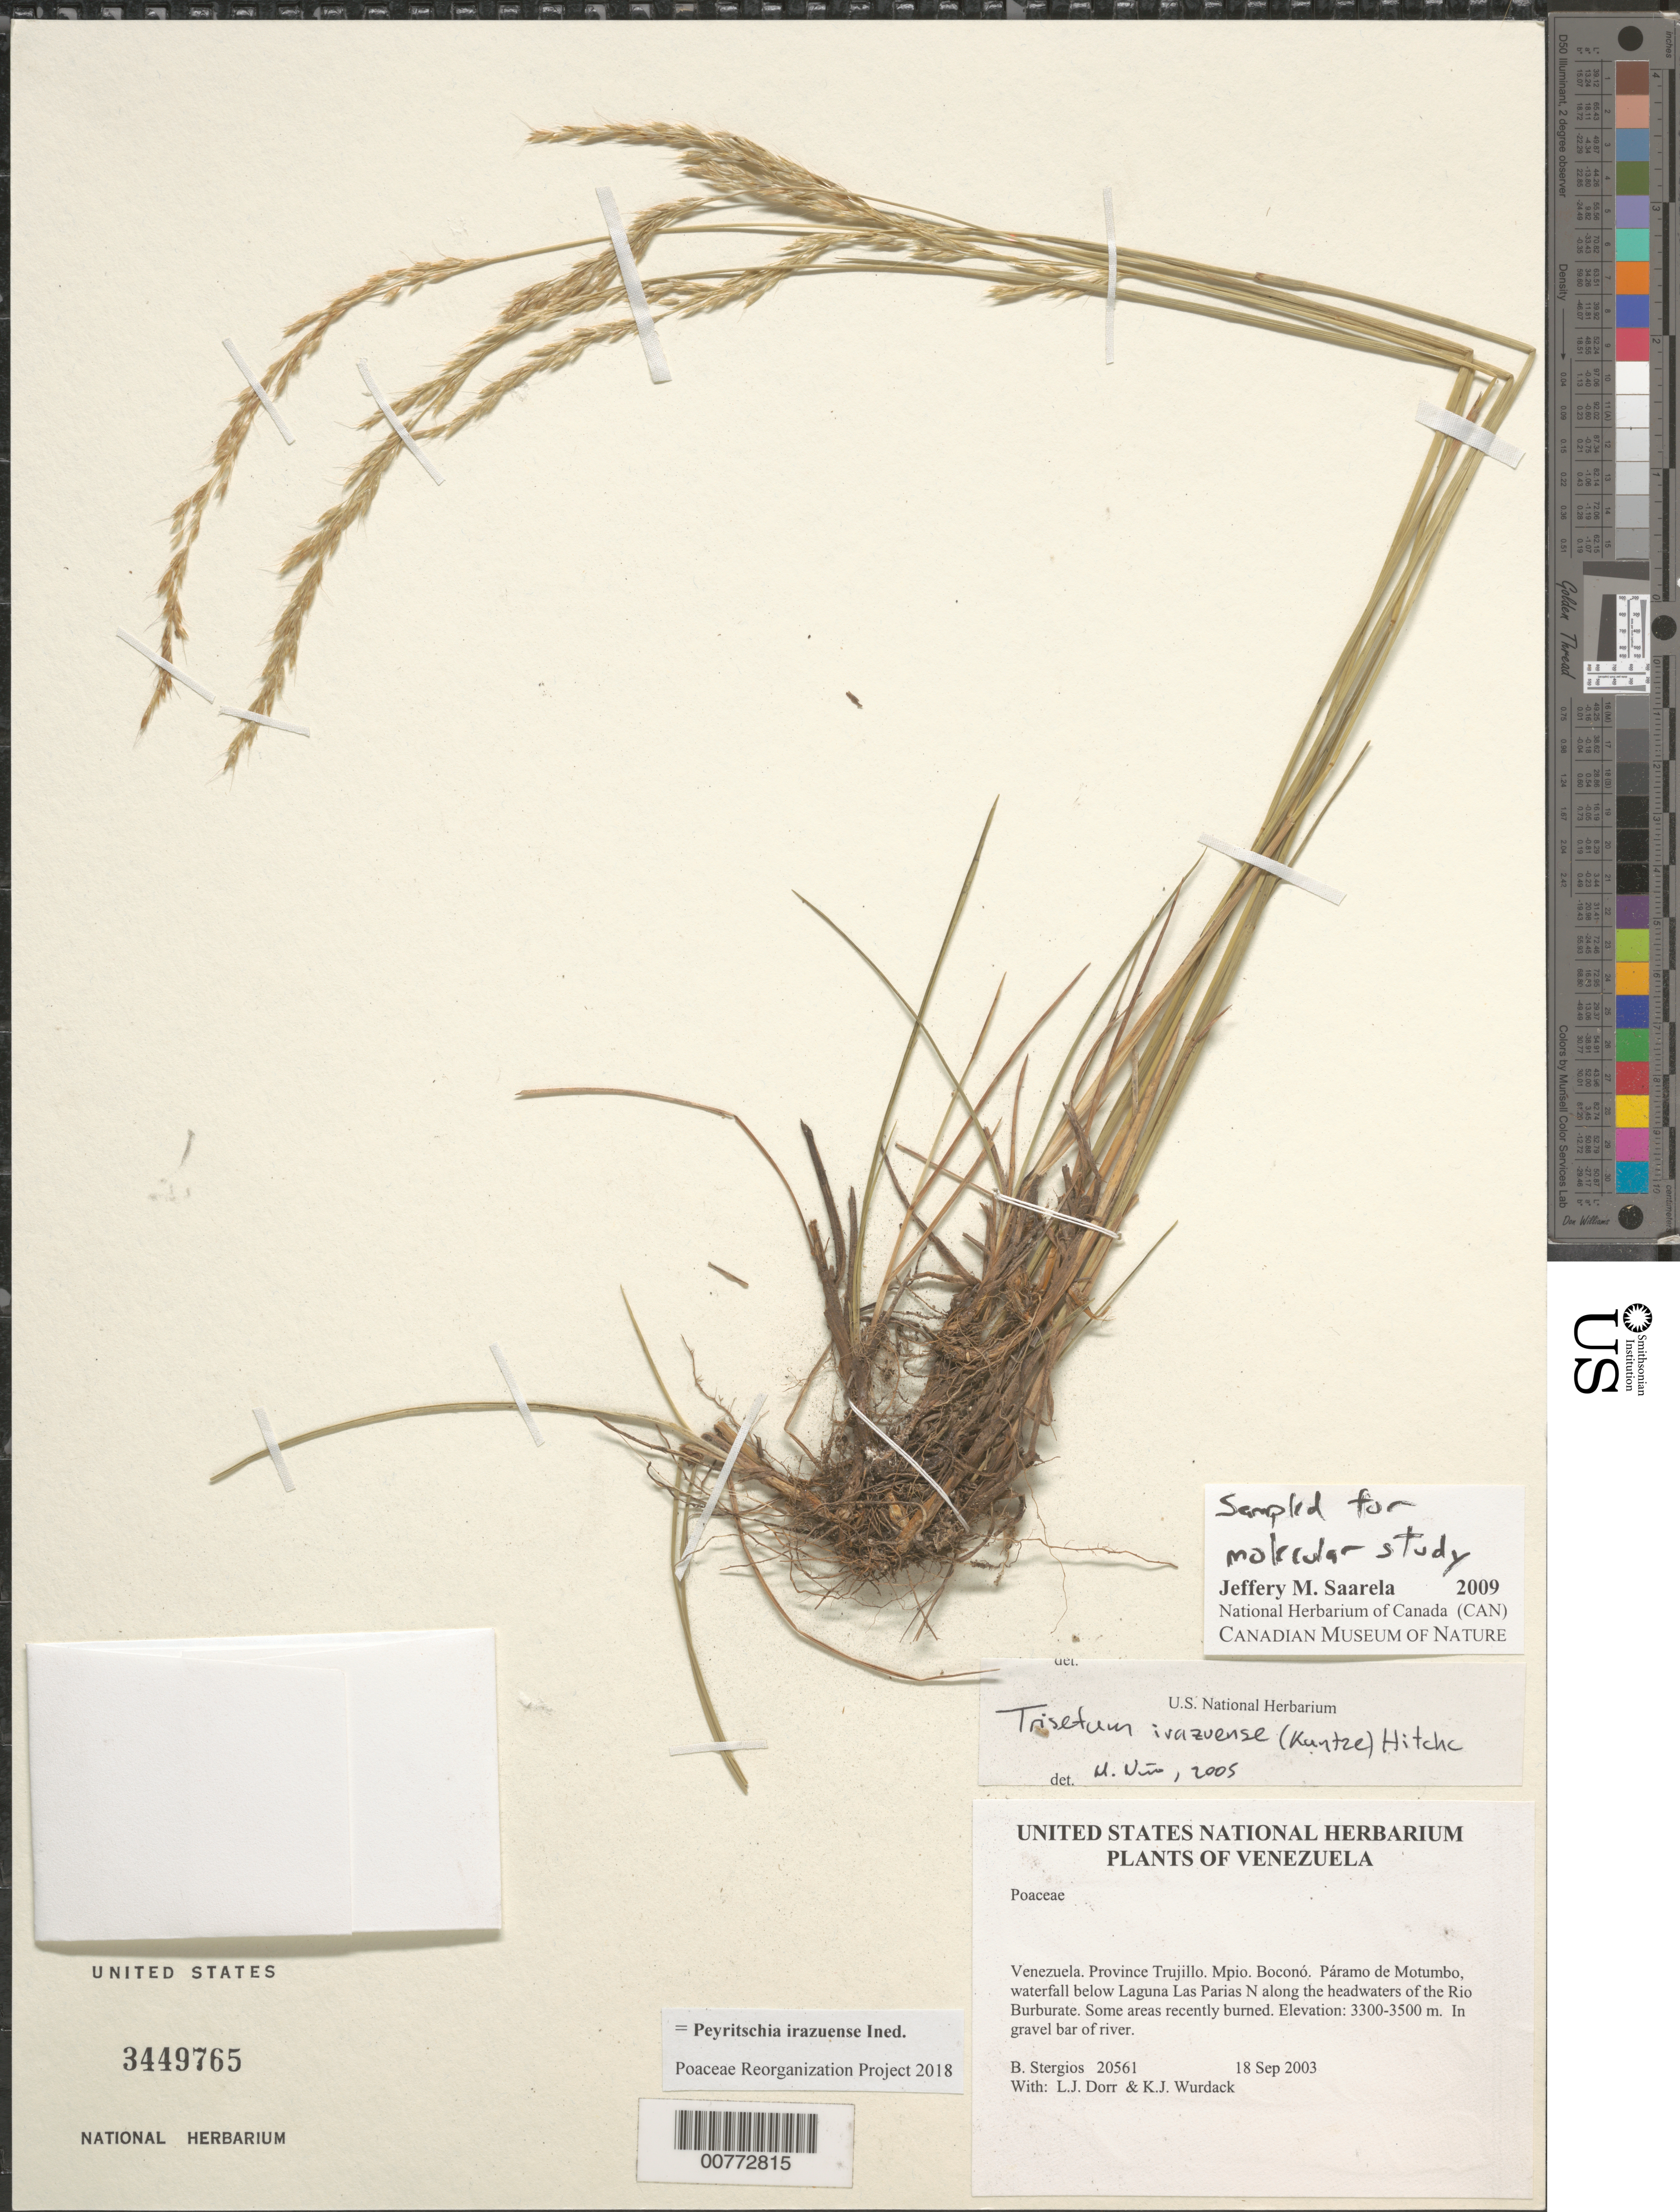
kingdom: Plantae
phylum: Tracheophyta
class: Liliopsida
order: Poales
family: Poaceae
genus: Peyritschia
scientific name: Peyritschia irazuense ined.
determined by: Poaceae Reorganization Project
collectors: B. G. Stergios, L. J. Dorr & K. Wurdack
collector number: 20561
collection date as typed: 18 Sep 2003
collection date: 2003-09-18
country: Venezuela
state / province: Trujillo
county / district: Boconó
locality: Páramo de Motumbo, waterfall below Laguna Las Parias N along the headwaters of the Rio Burburate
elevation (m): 3300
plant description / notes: MO, PORT, US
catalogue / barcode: US 3449765